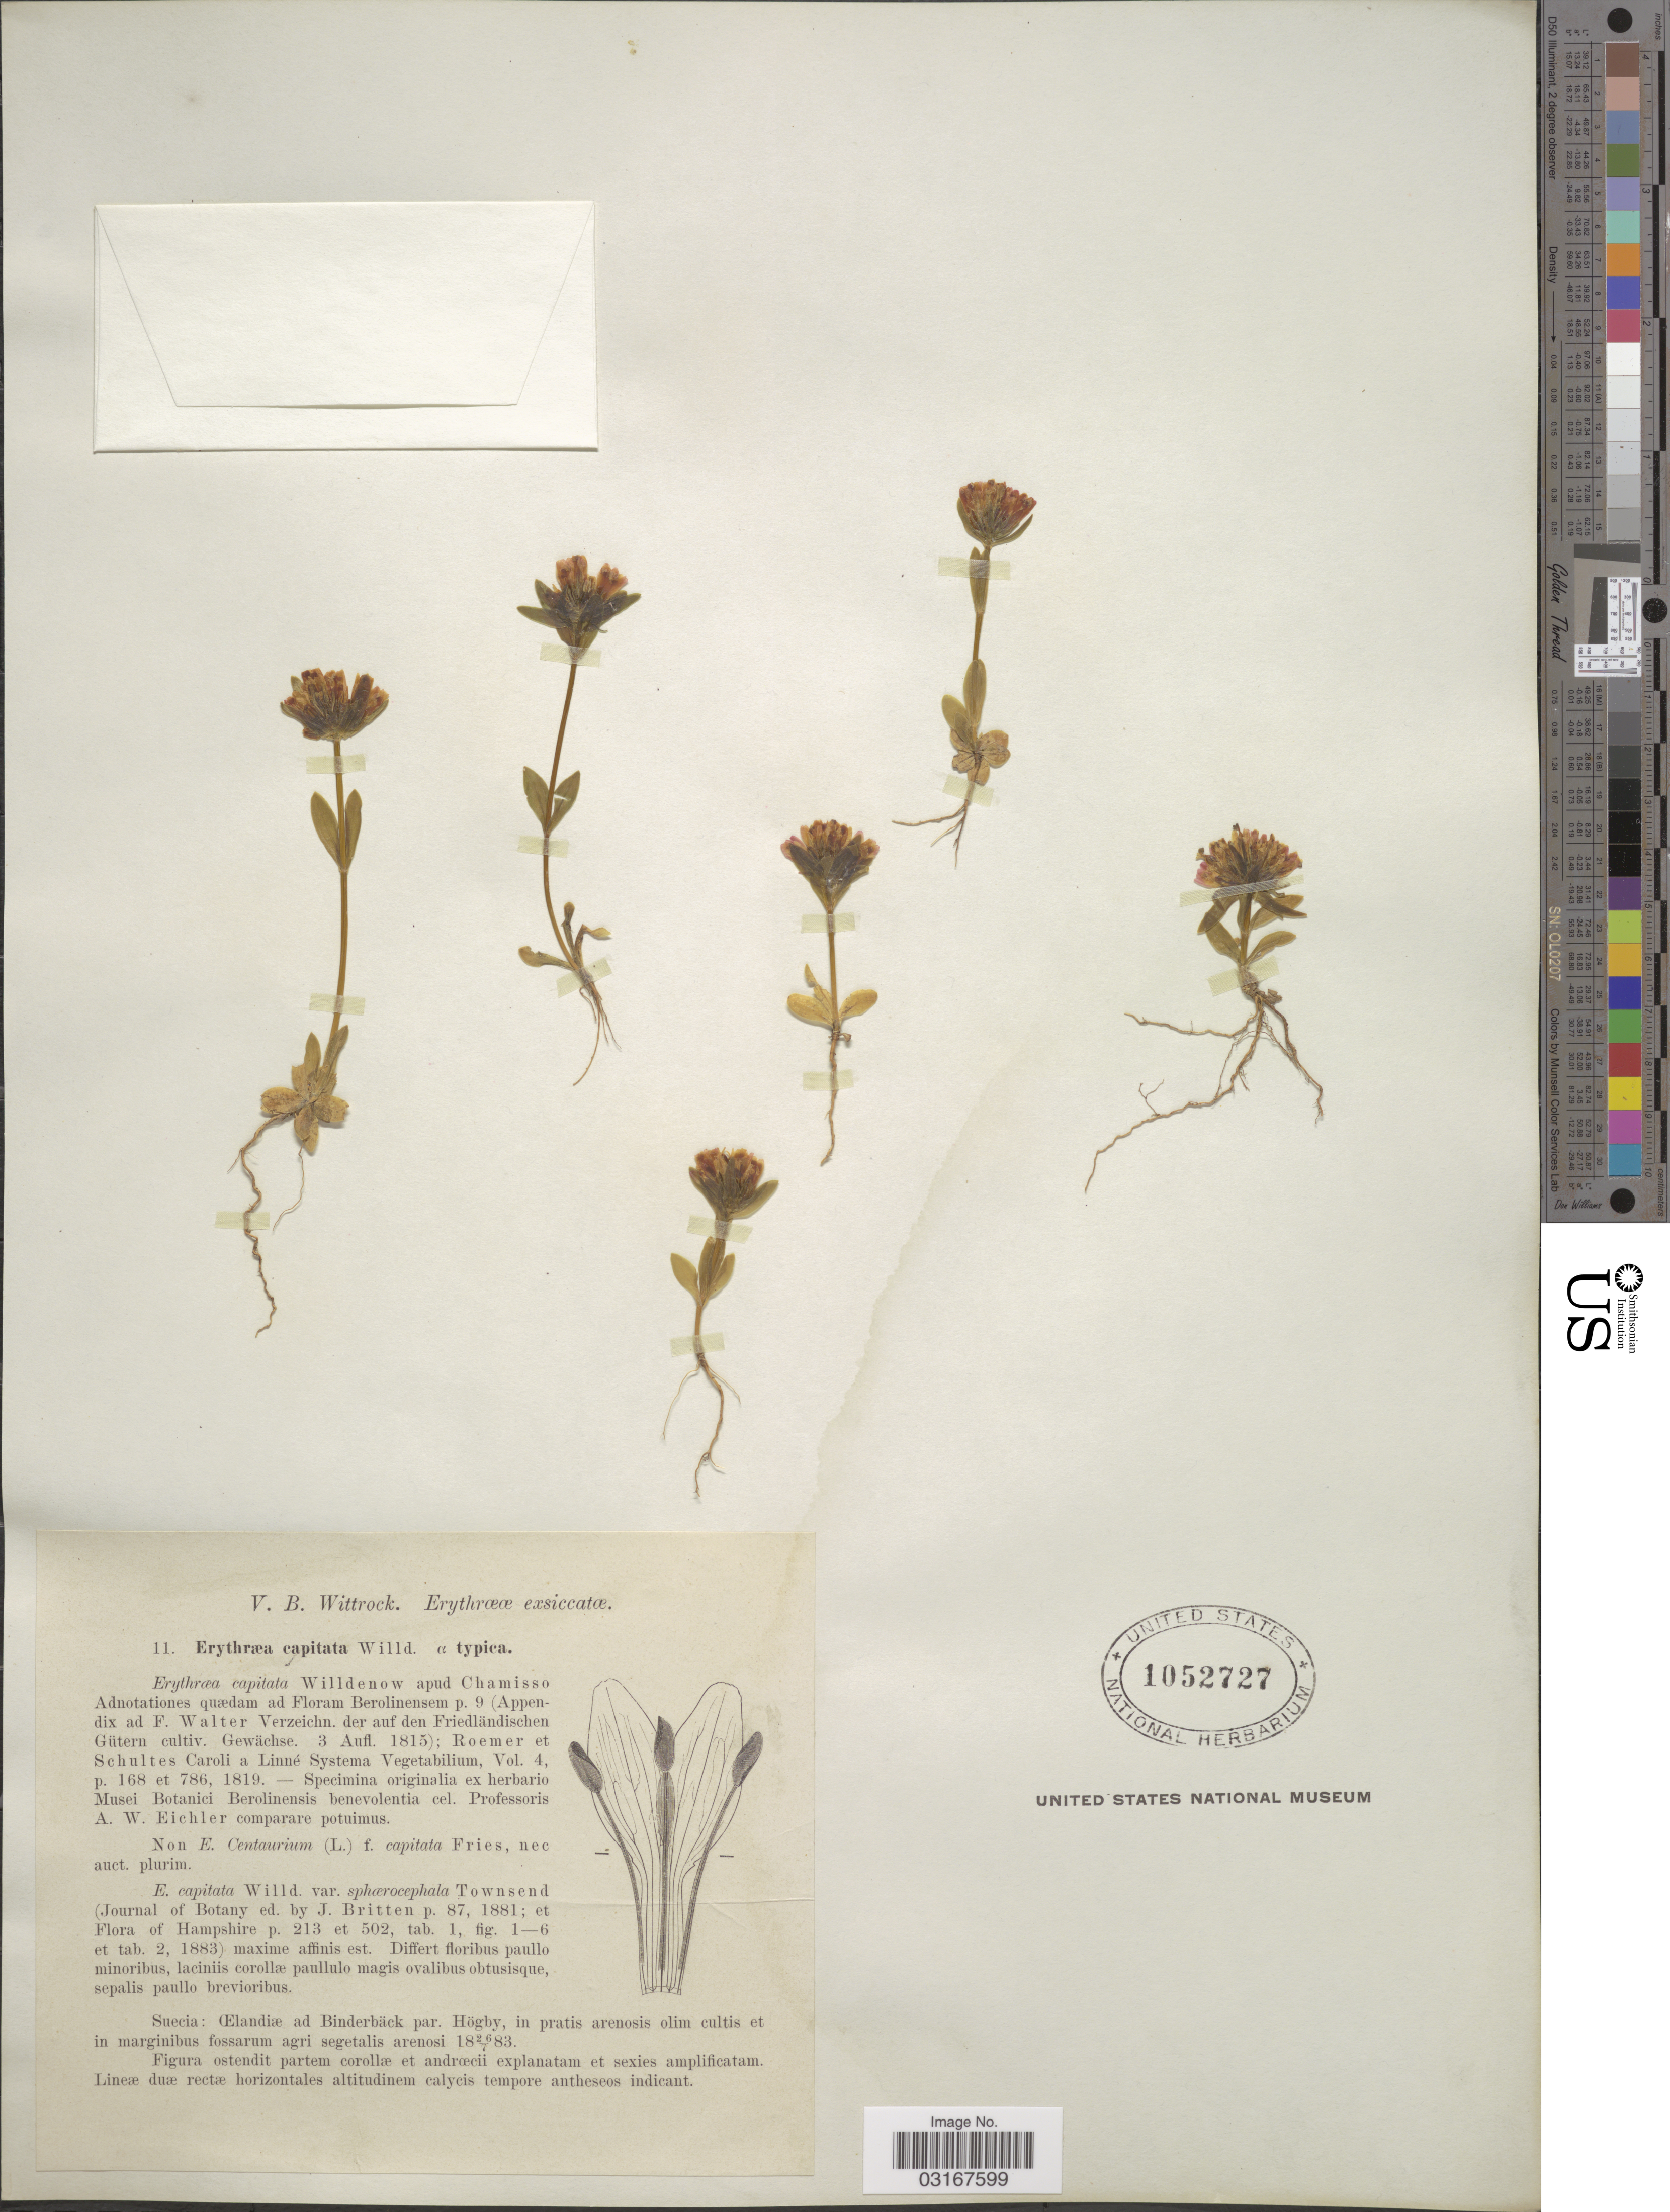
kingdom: Plantae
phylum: Tracheophyta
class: Magnoliopsida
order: Gentianales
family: Gentianaceae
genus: Erythraea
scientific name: Erythraea capitata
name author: Willd. ex Roem. & Schult.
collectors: V. Wittrock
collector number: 11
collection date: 1883-07-26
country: Sweden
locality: Suecia: Œlandiæ ad Binderbäck par. Högby.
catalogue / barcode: US 1052727